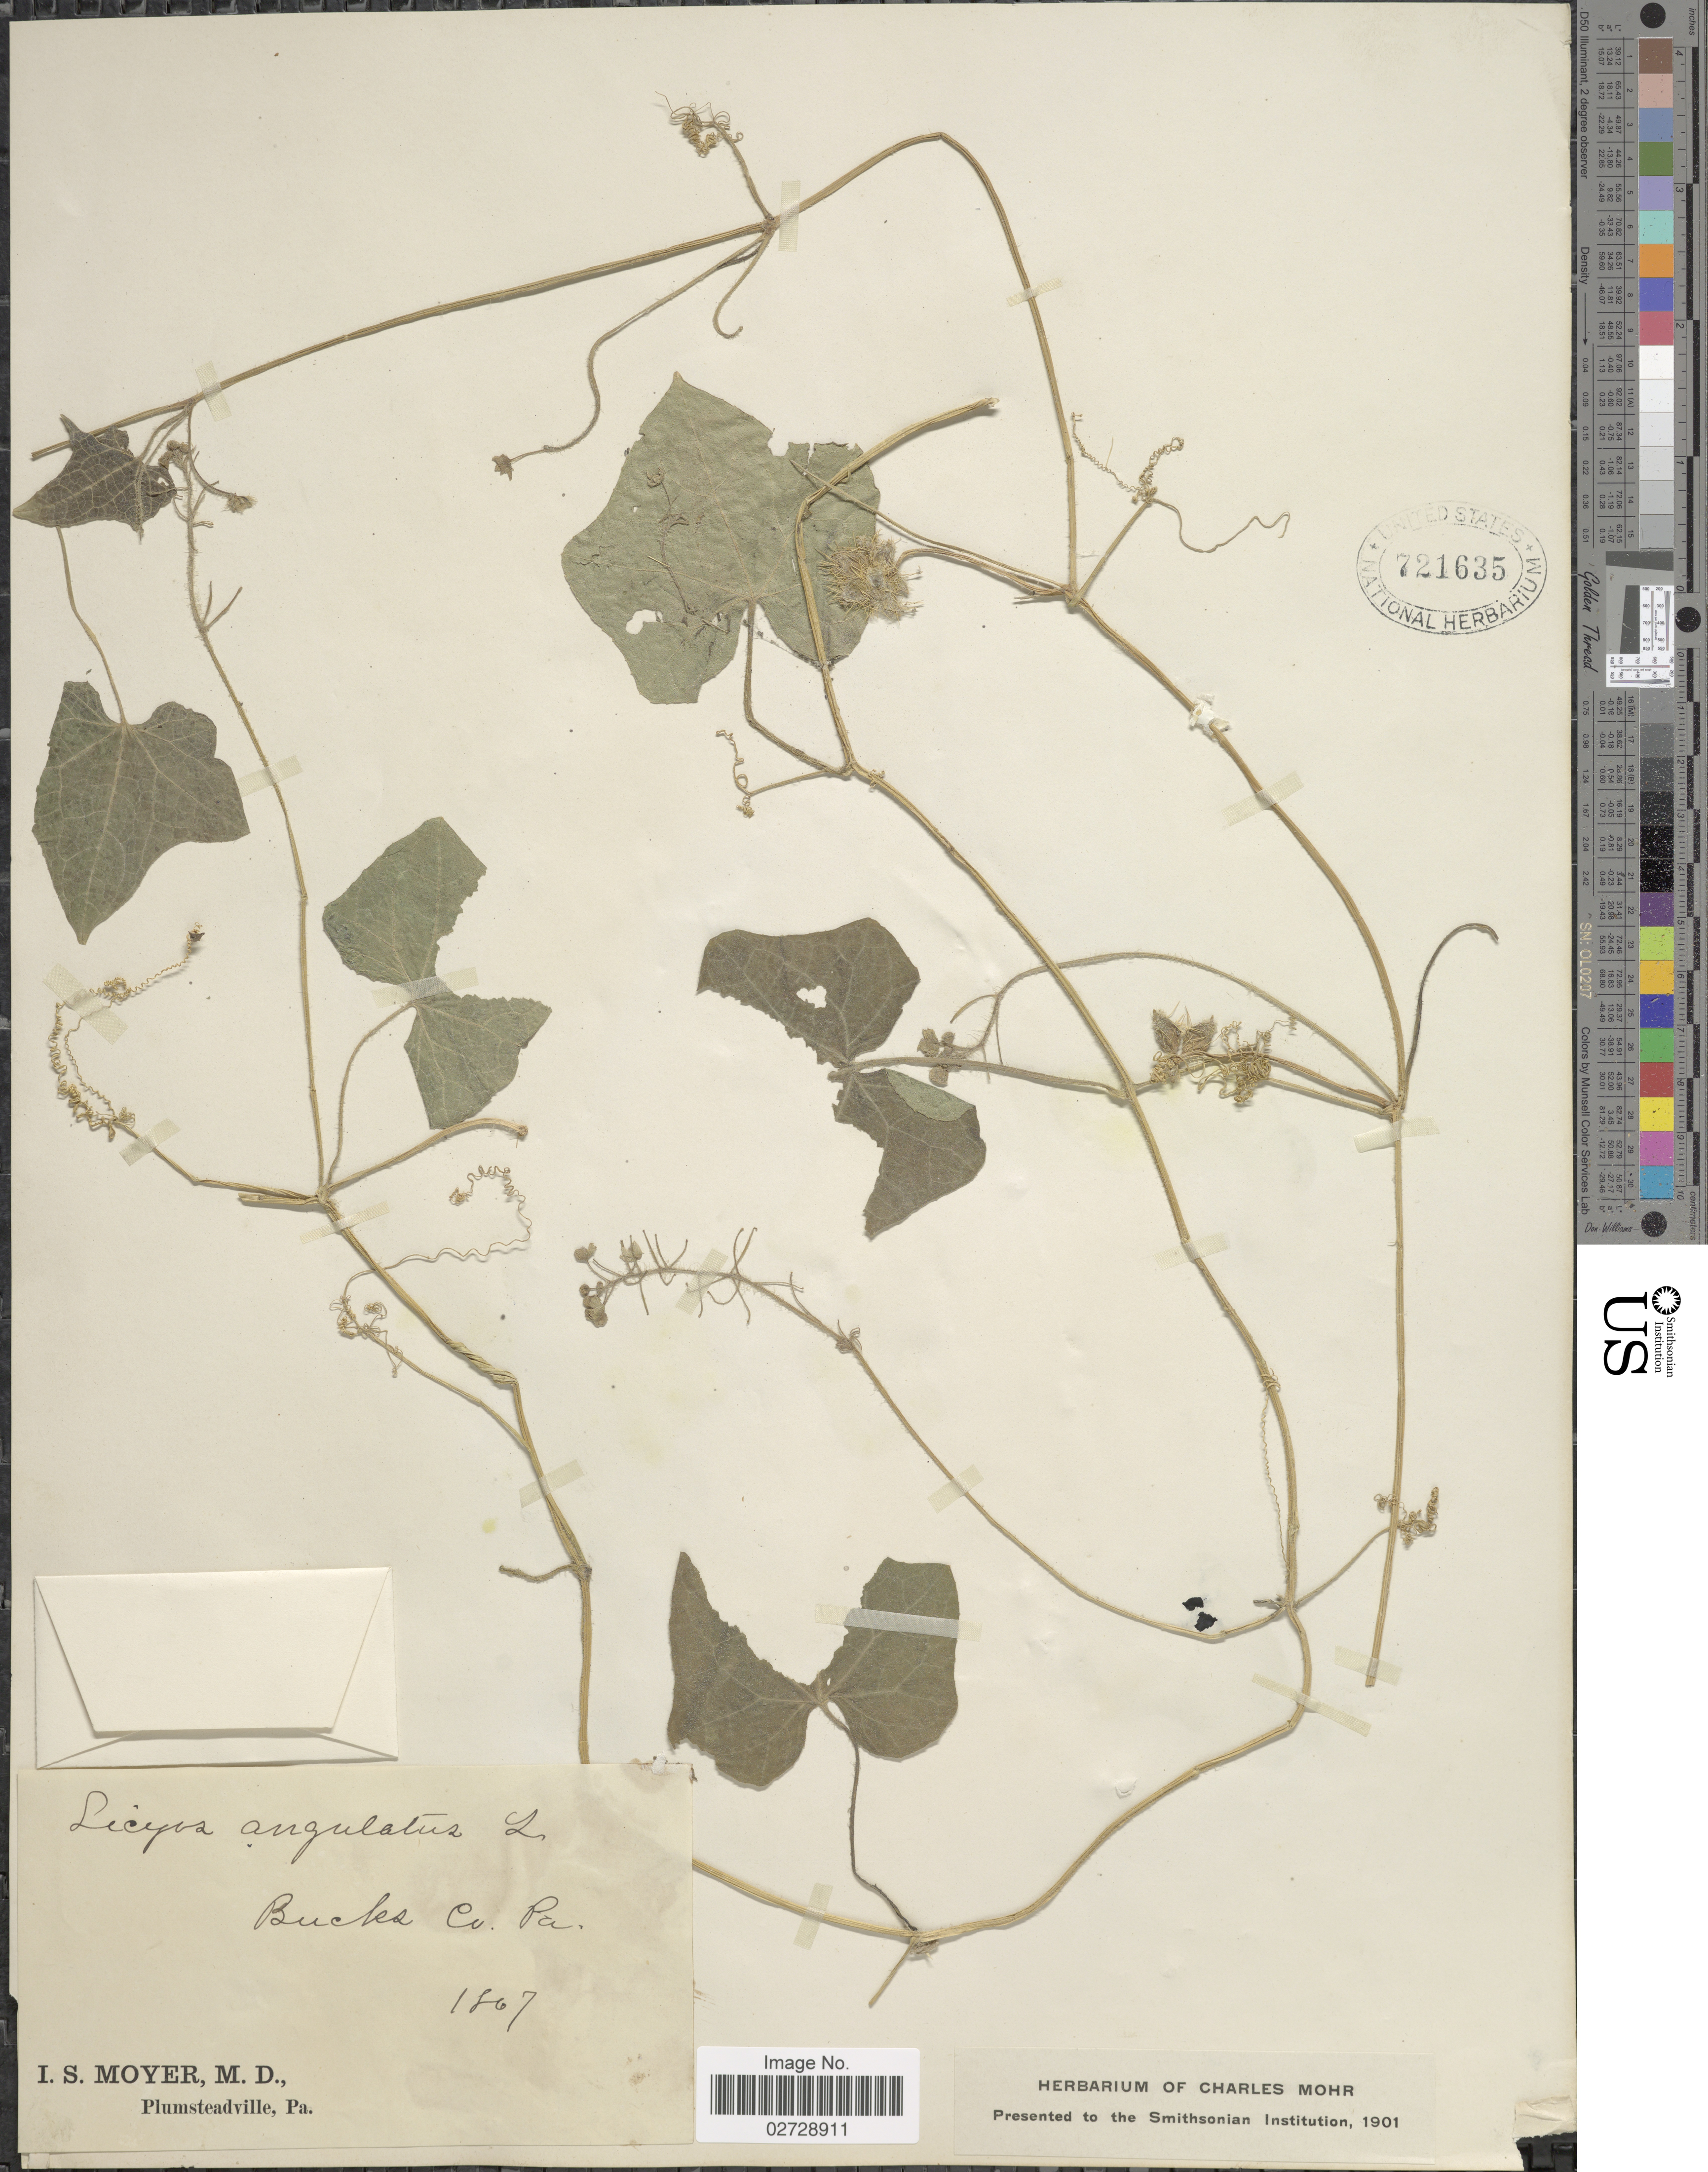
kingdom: Plantae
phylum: Tracheophyta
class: Magnoliopsida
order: Cucurbitales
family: Cucurbitaceae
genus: Sicyos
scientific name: Sicyos angulatus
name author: L.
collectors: I. S. Moyer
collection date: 1867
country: United States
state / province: Pennsylvania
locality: Bucks Co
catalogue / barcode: US 721635